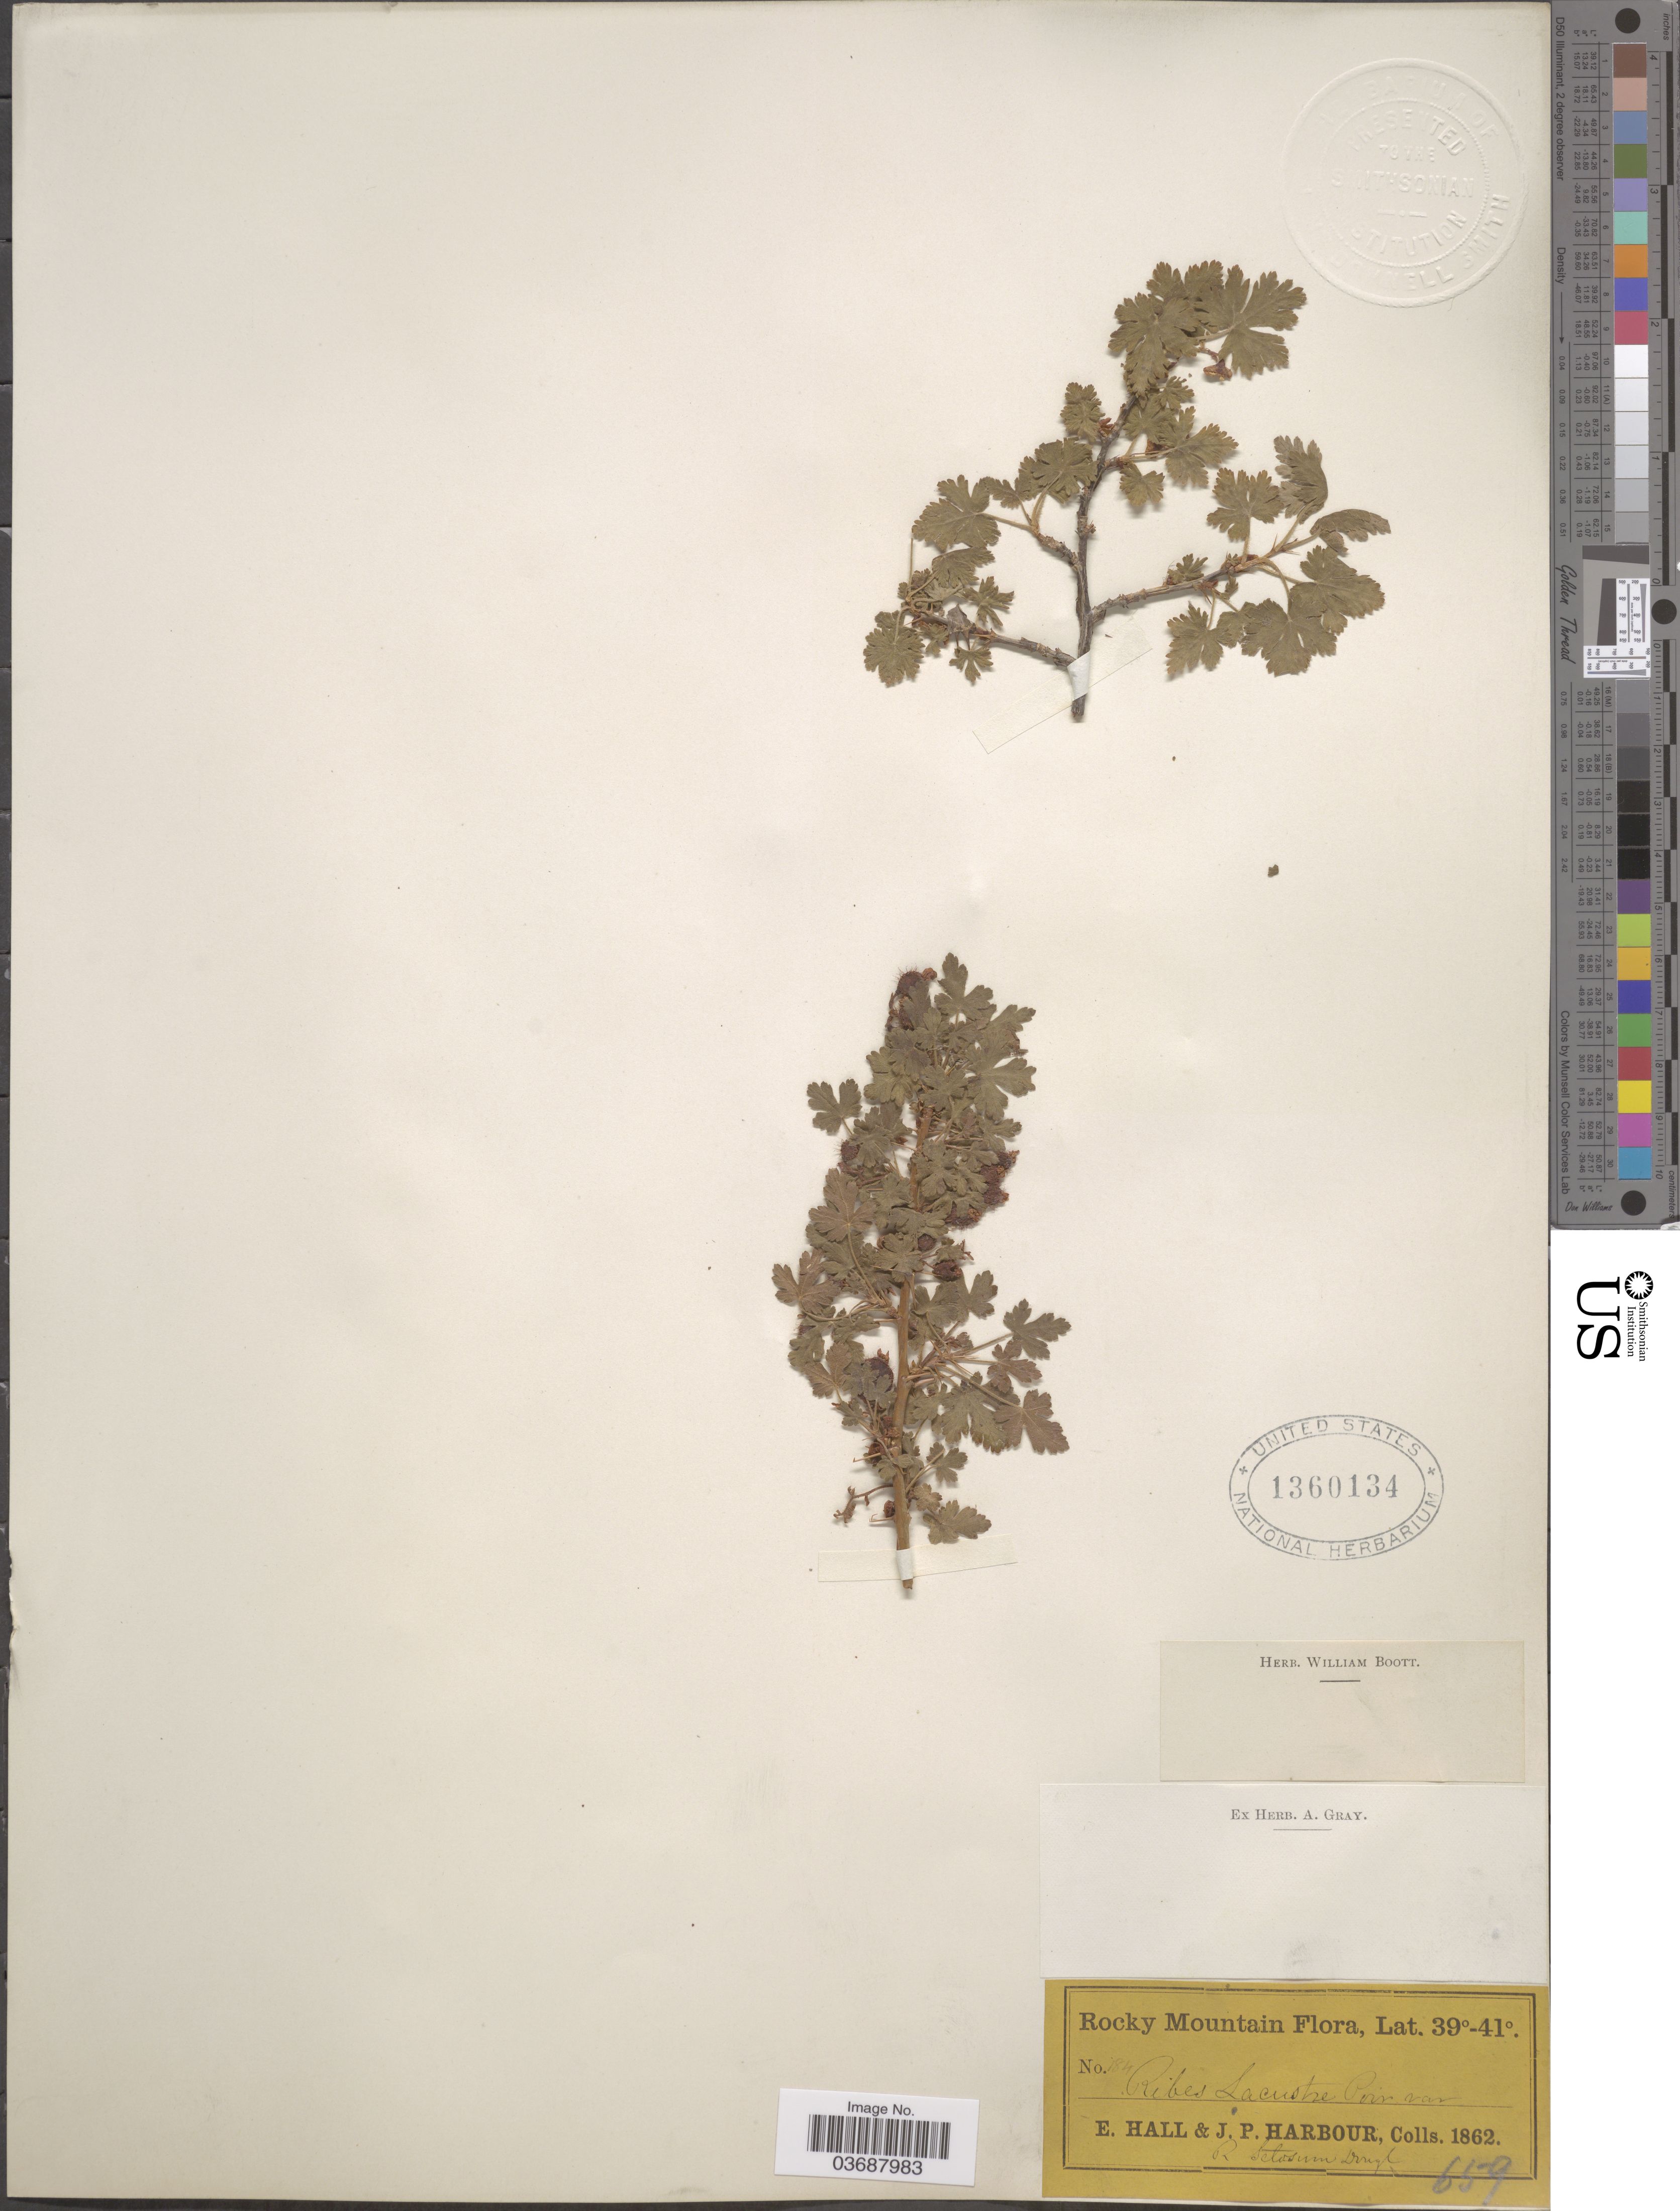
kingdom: Plantae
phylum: Tracheophyta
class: Magnoliopsida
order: Saxifragales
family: Grossulariaceae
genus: Ribes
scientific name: Ribes lacustre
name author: (Pers.) Poir.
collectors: E. Hall & J. Harbour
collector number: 184/659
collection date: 1862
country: United States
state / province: Colorado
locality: Rocky Mountain.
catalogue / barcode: US 1360134